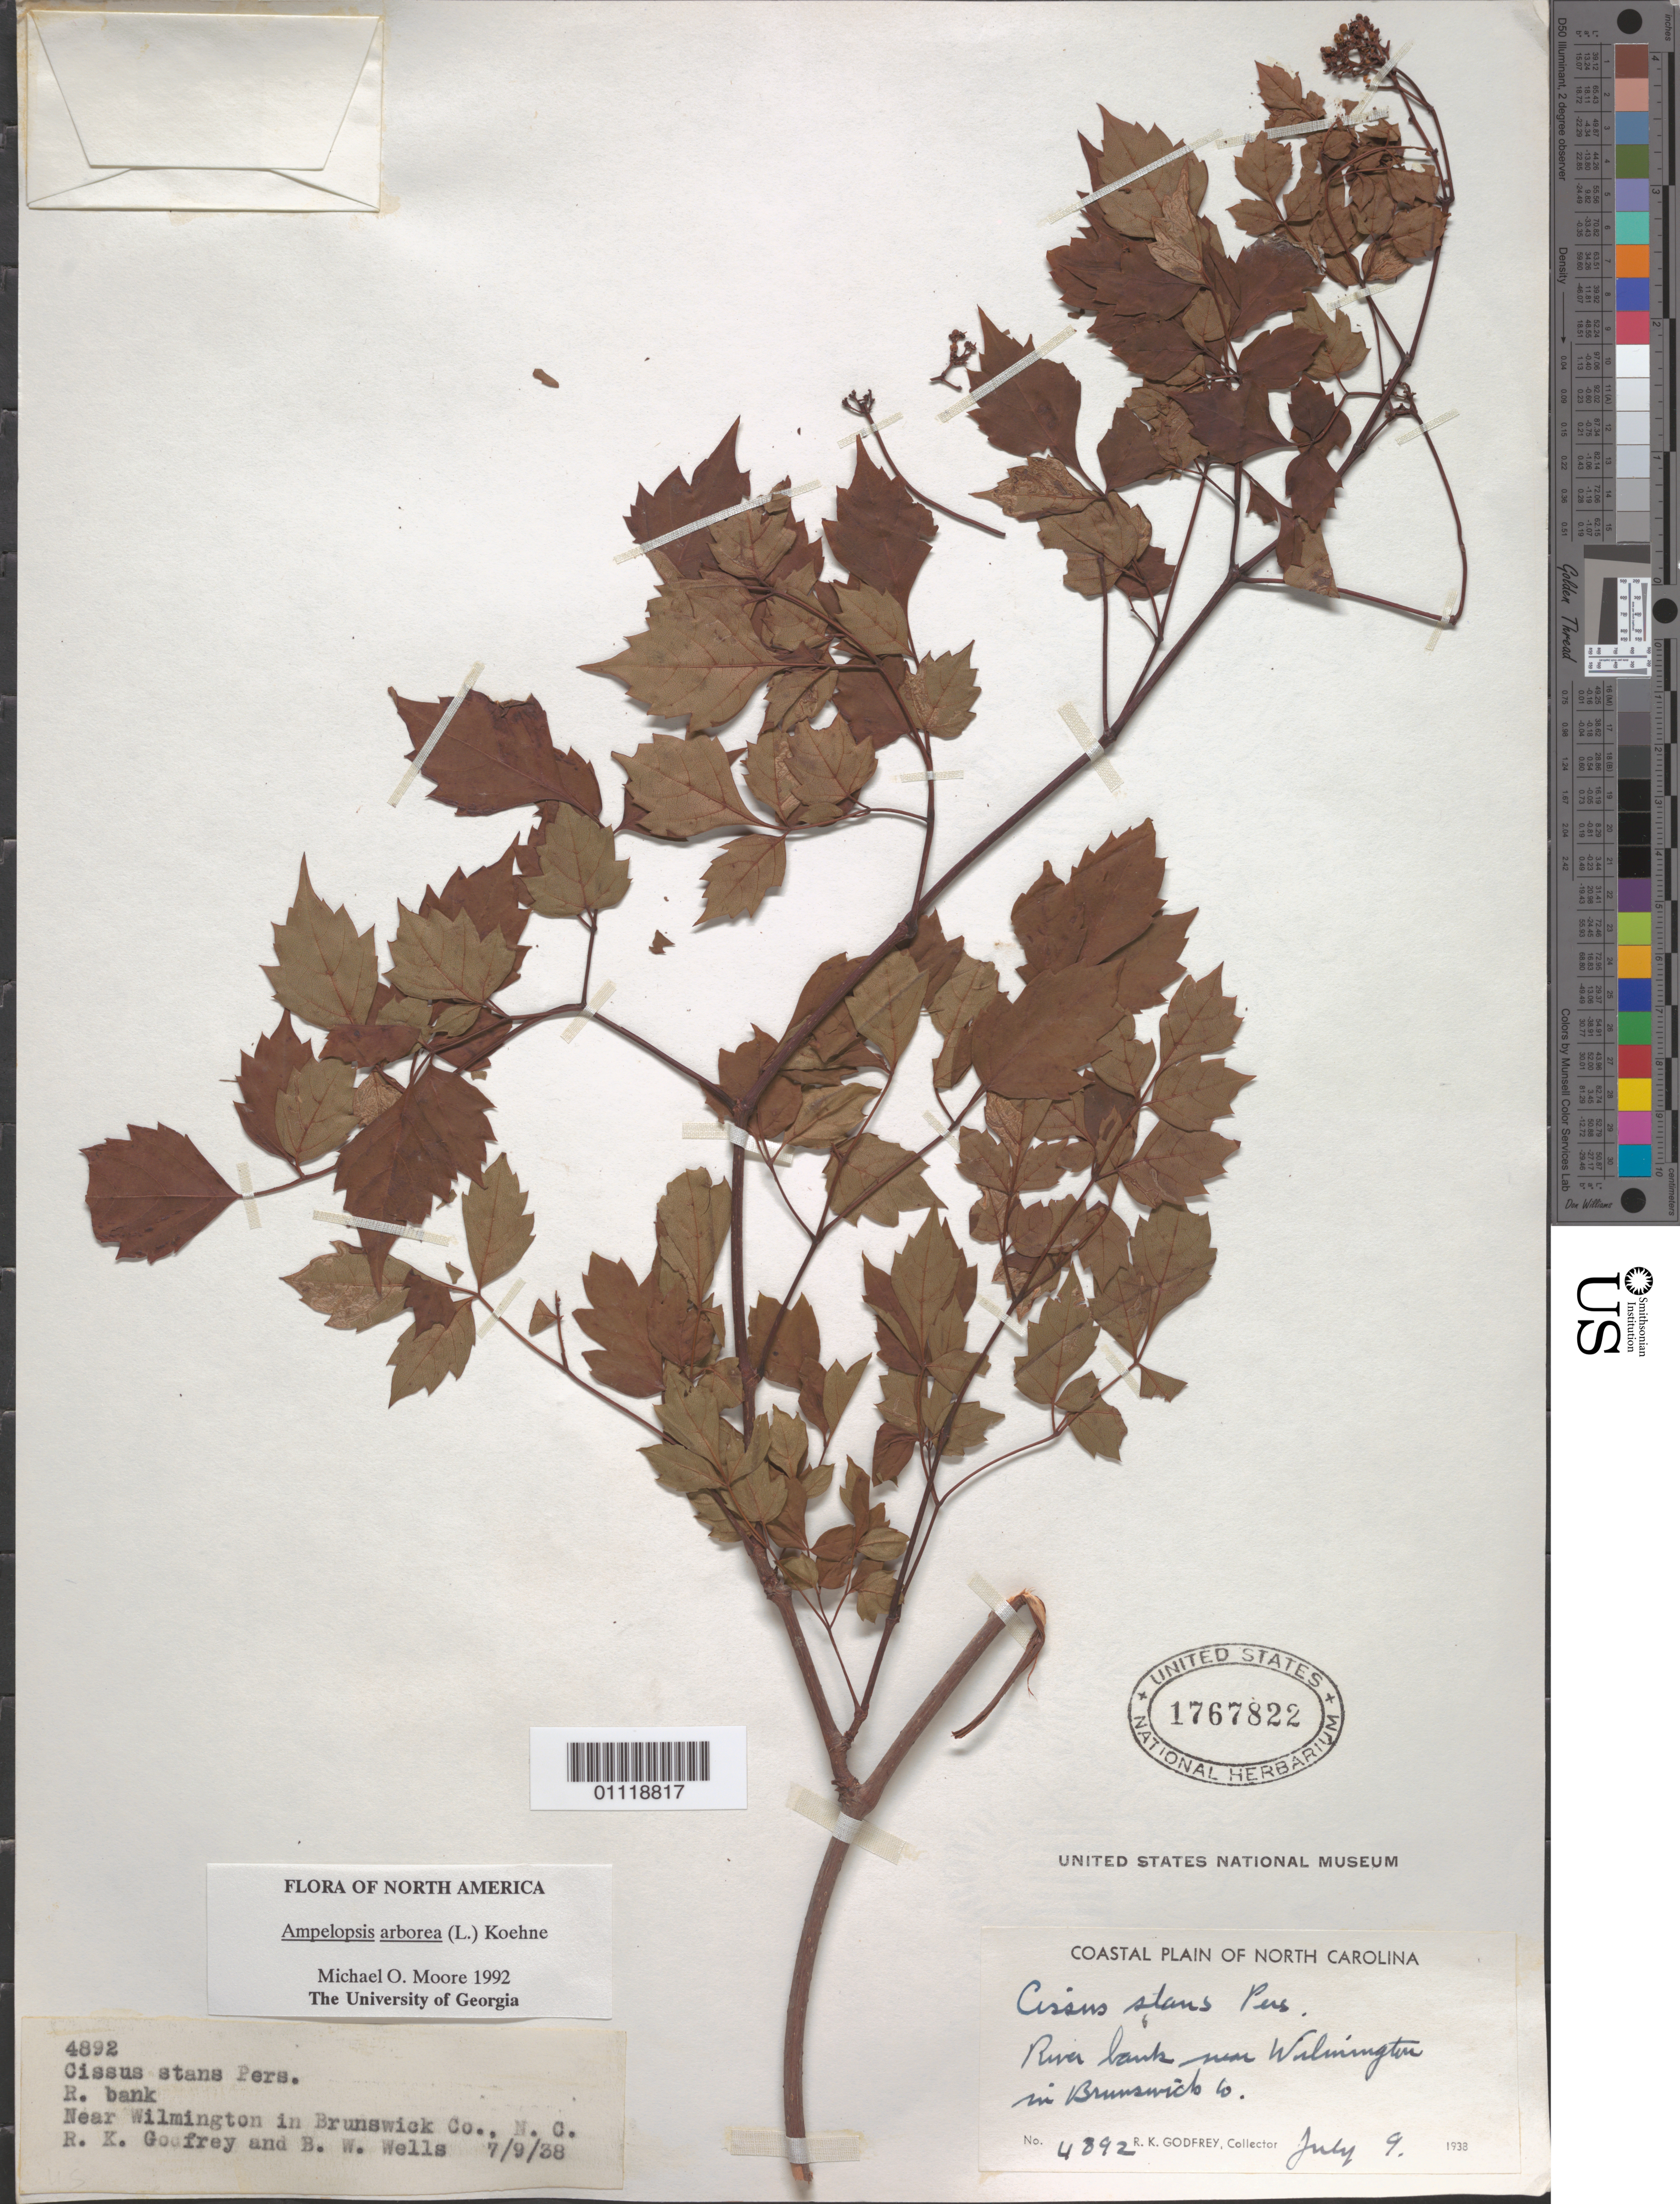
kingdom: Plantae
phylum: Tracheophyta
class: Magnoliopsida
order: Vitales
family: Vitaceae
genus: Ampelopsis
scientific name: Ampelopsis arborea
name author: (L.) Koehne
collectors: R. K. Godfrey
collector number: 4892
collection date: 1938-07-09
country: United States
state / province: North Carolina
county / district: Brunswick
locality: Wilmington.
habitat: River bank.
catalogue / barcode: US 1767822